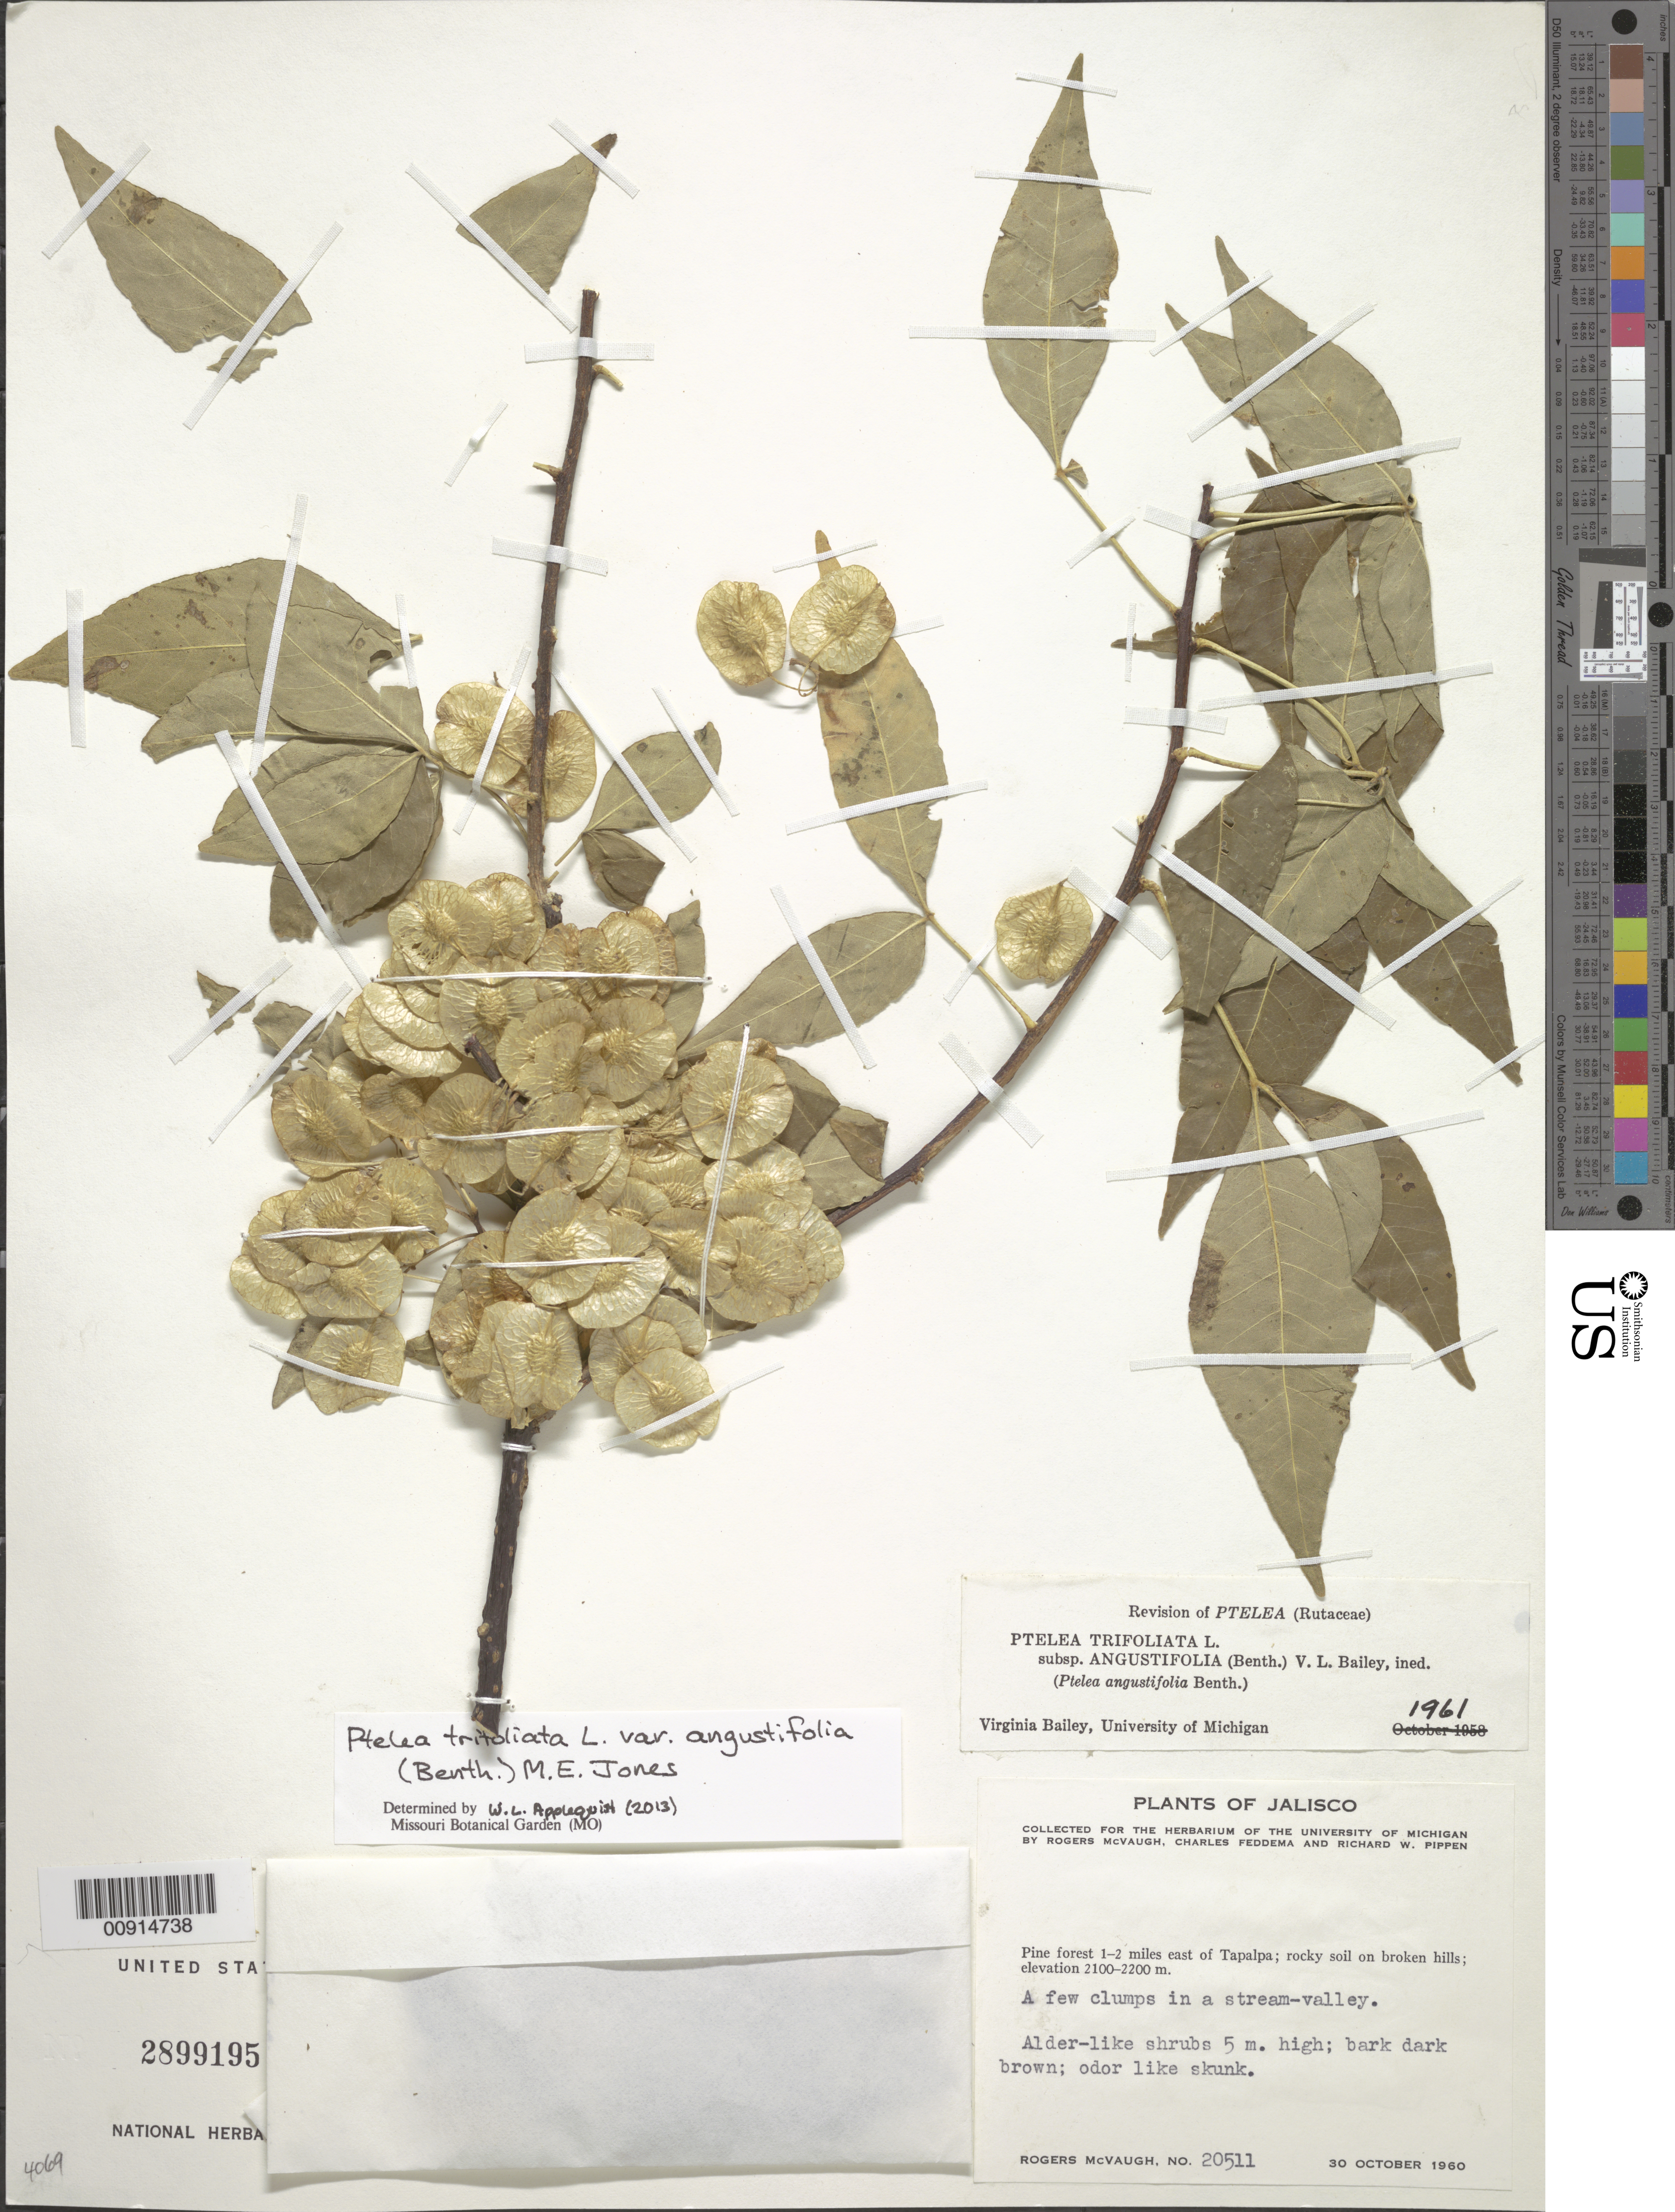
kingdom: Plantae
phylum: Tracheophyta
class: Magnoliopsida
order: Sapindales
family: Rutaceae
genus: Ptelea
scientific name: Ptelea trifoliata subsp. angustifolia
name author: (Benth.) V. L. Bailey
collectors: R. McVaugh, C. Feddema & R. W. Pippen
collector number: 20511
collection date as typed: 30 Oct 1960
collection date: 1960-10-30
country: Mexico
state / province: Jalisco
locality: Jalisco: Pine forest 1-2 miles east of Tapalpa.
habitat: Rocky soil on broken hills. A few clumps in a stream-valley.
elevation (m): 2200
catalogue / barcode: US 2899195